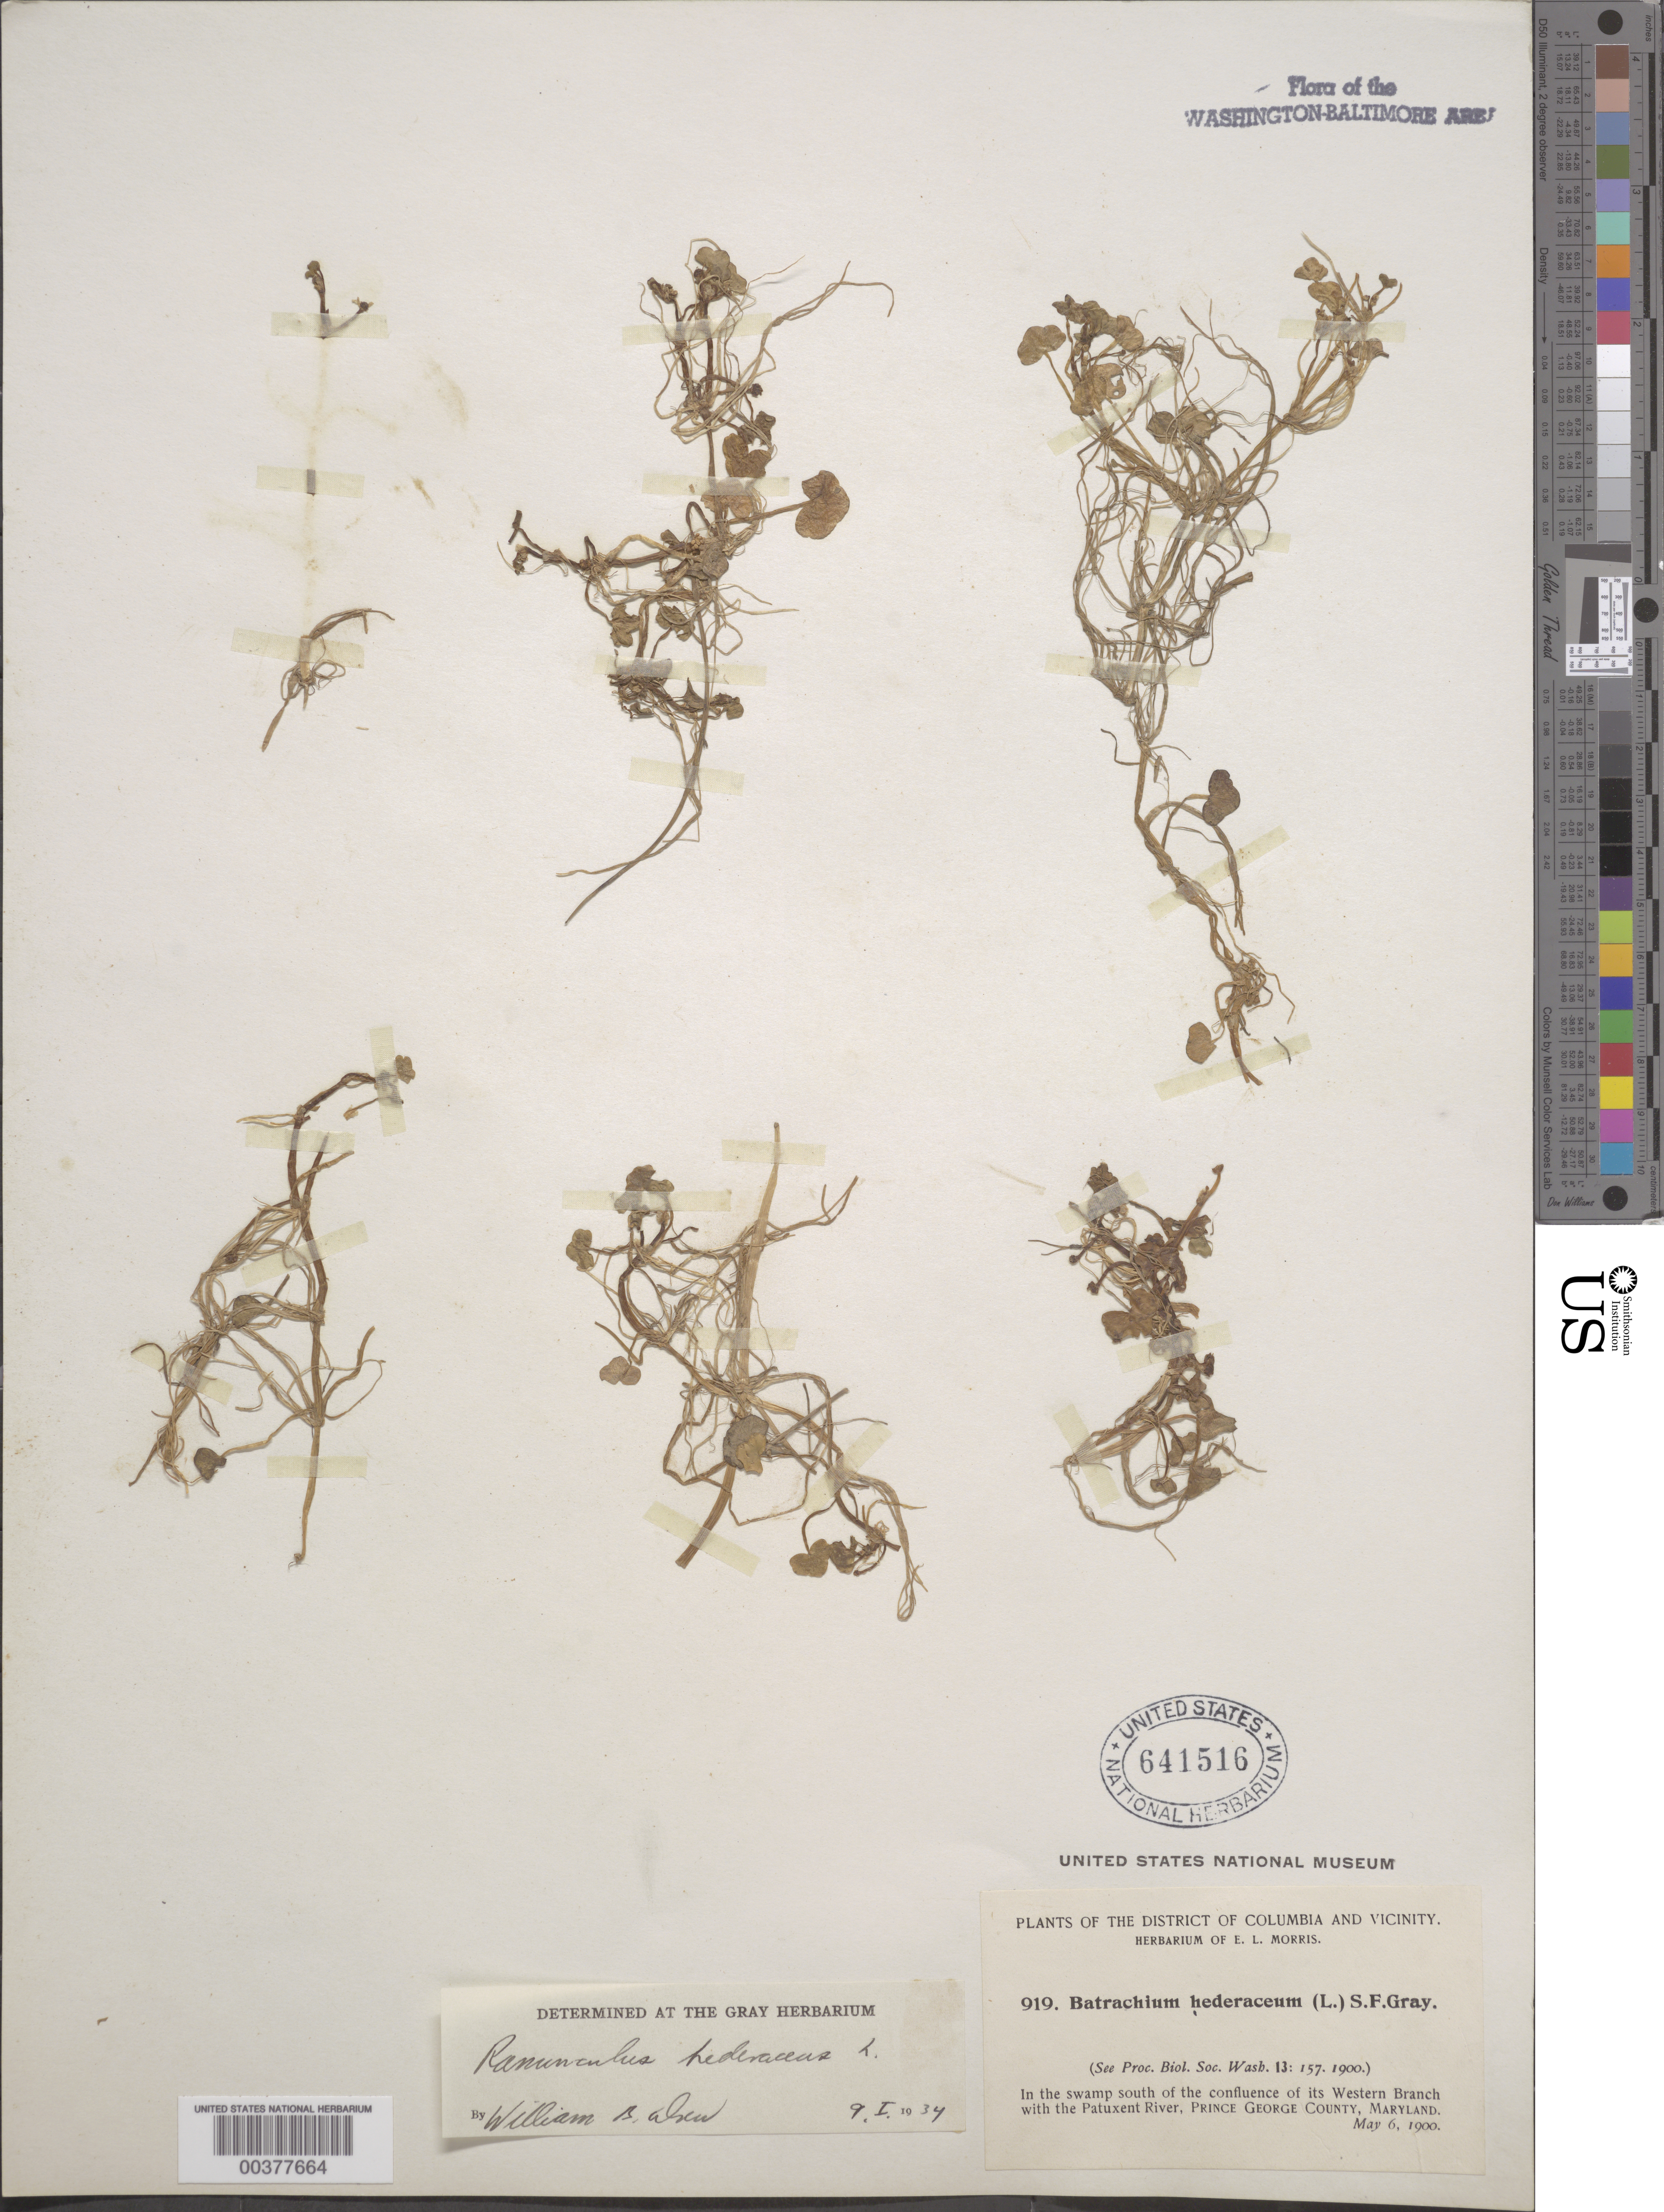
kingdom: Plantae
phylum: Tracheophyta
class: Magnoliopsida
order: Ranunculales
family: Ranunculaceae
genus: Ranunculus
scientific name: Ranunculus hederaceus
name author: L.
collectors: E. L. Morris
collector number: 919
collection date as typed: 06 May 1900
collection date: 1900-05-06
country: United States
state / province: Maryland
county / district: Prince George's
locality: Western Branch confluence with Patuxent River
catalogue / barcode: US 641516